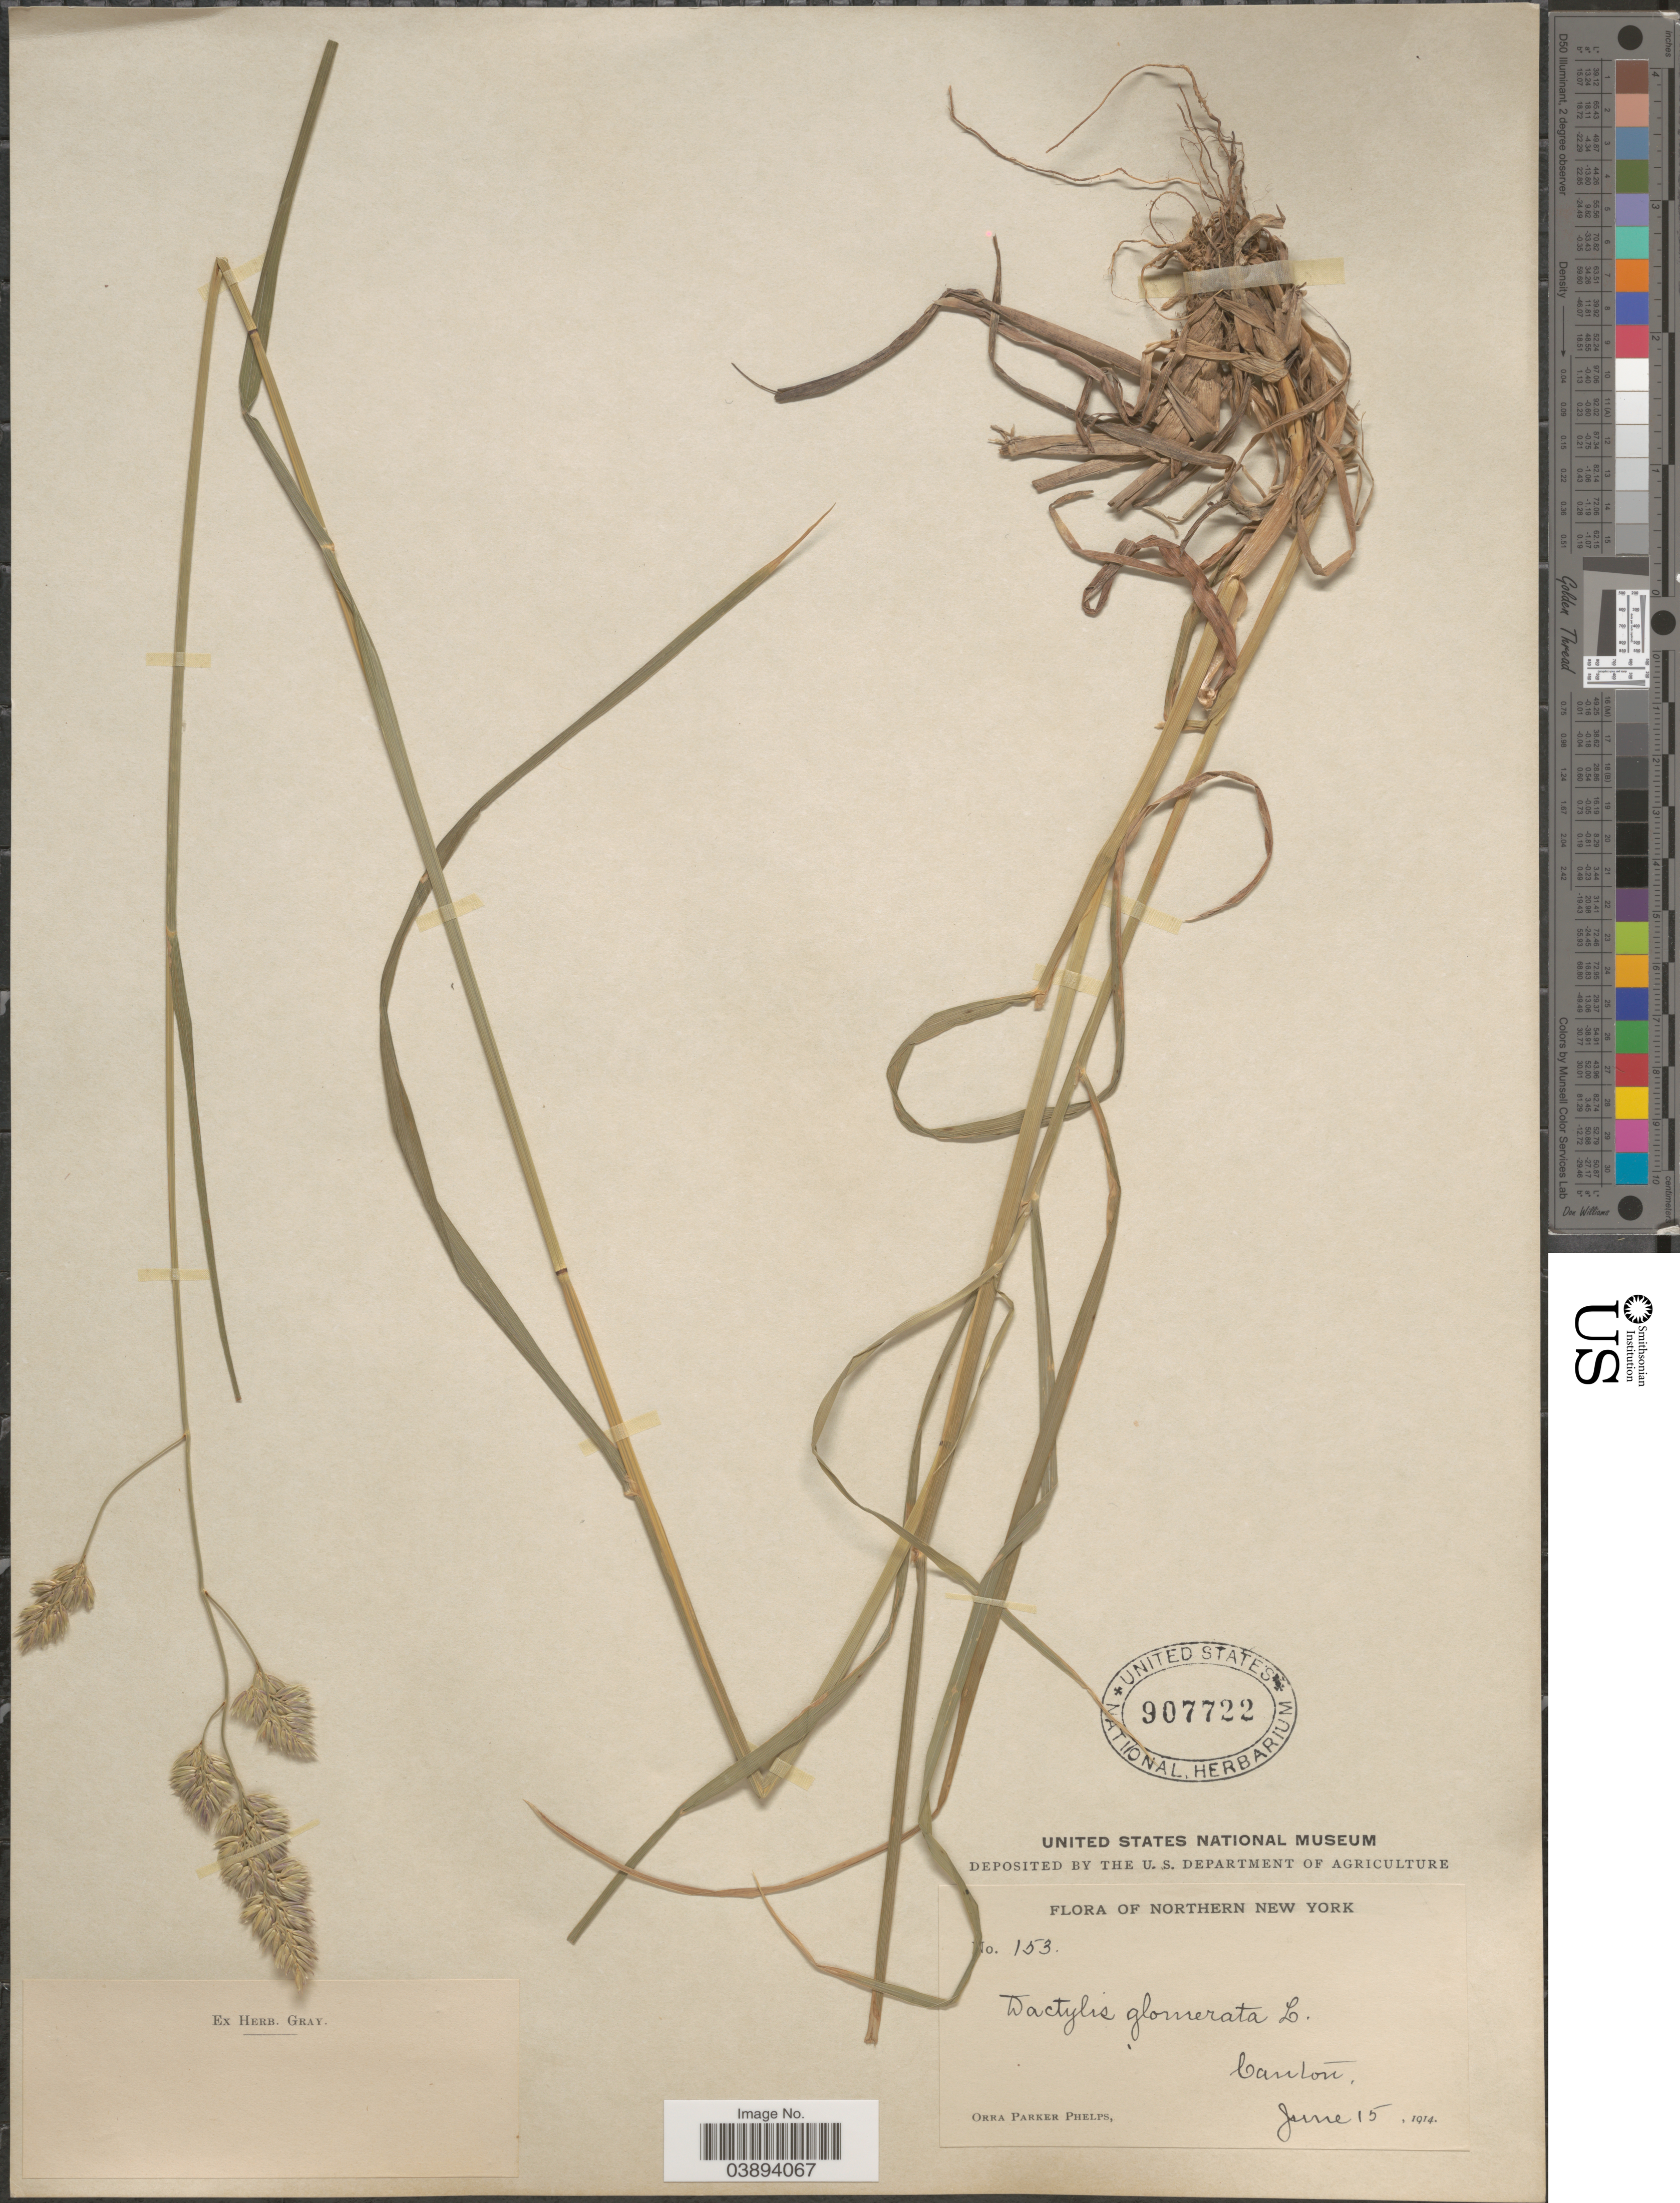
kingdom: Plantae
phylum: Tracheophyta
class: Liliopsida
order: Poales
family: Poaceae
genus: Dactylis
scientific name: Dactylis glomerata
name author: L.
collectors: O. P. Phelps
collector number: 153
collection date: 1914-06-15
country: United States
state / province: New York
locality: Northern New York. Canton.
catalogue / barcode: US 907722